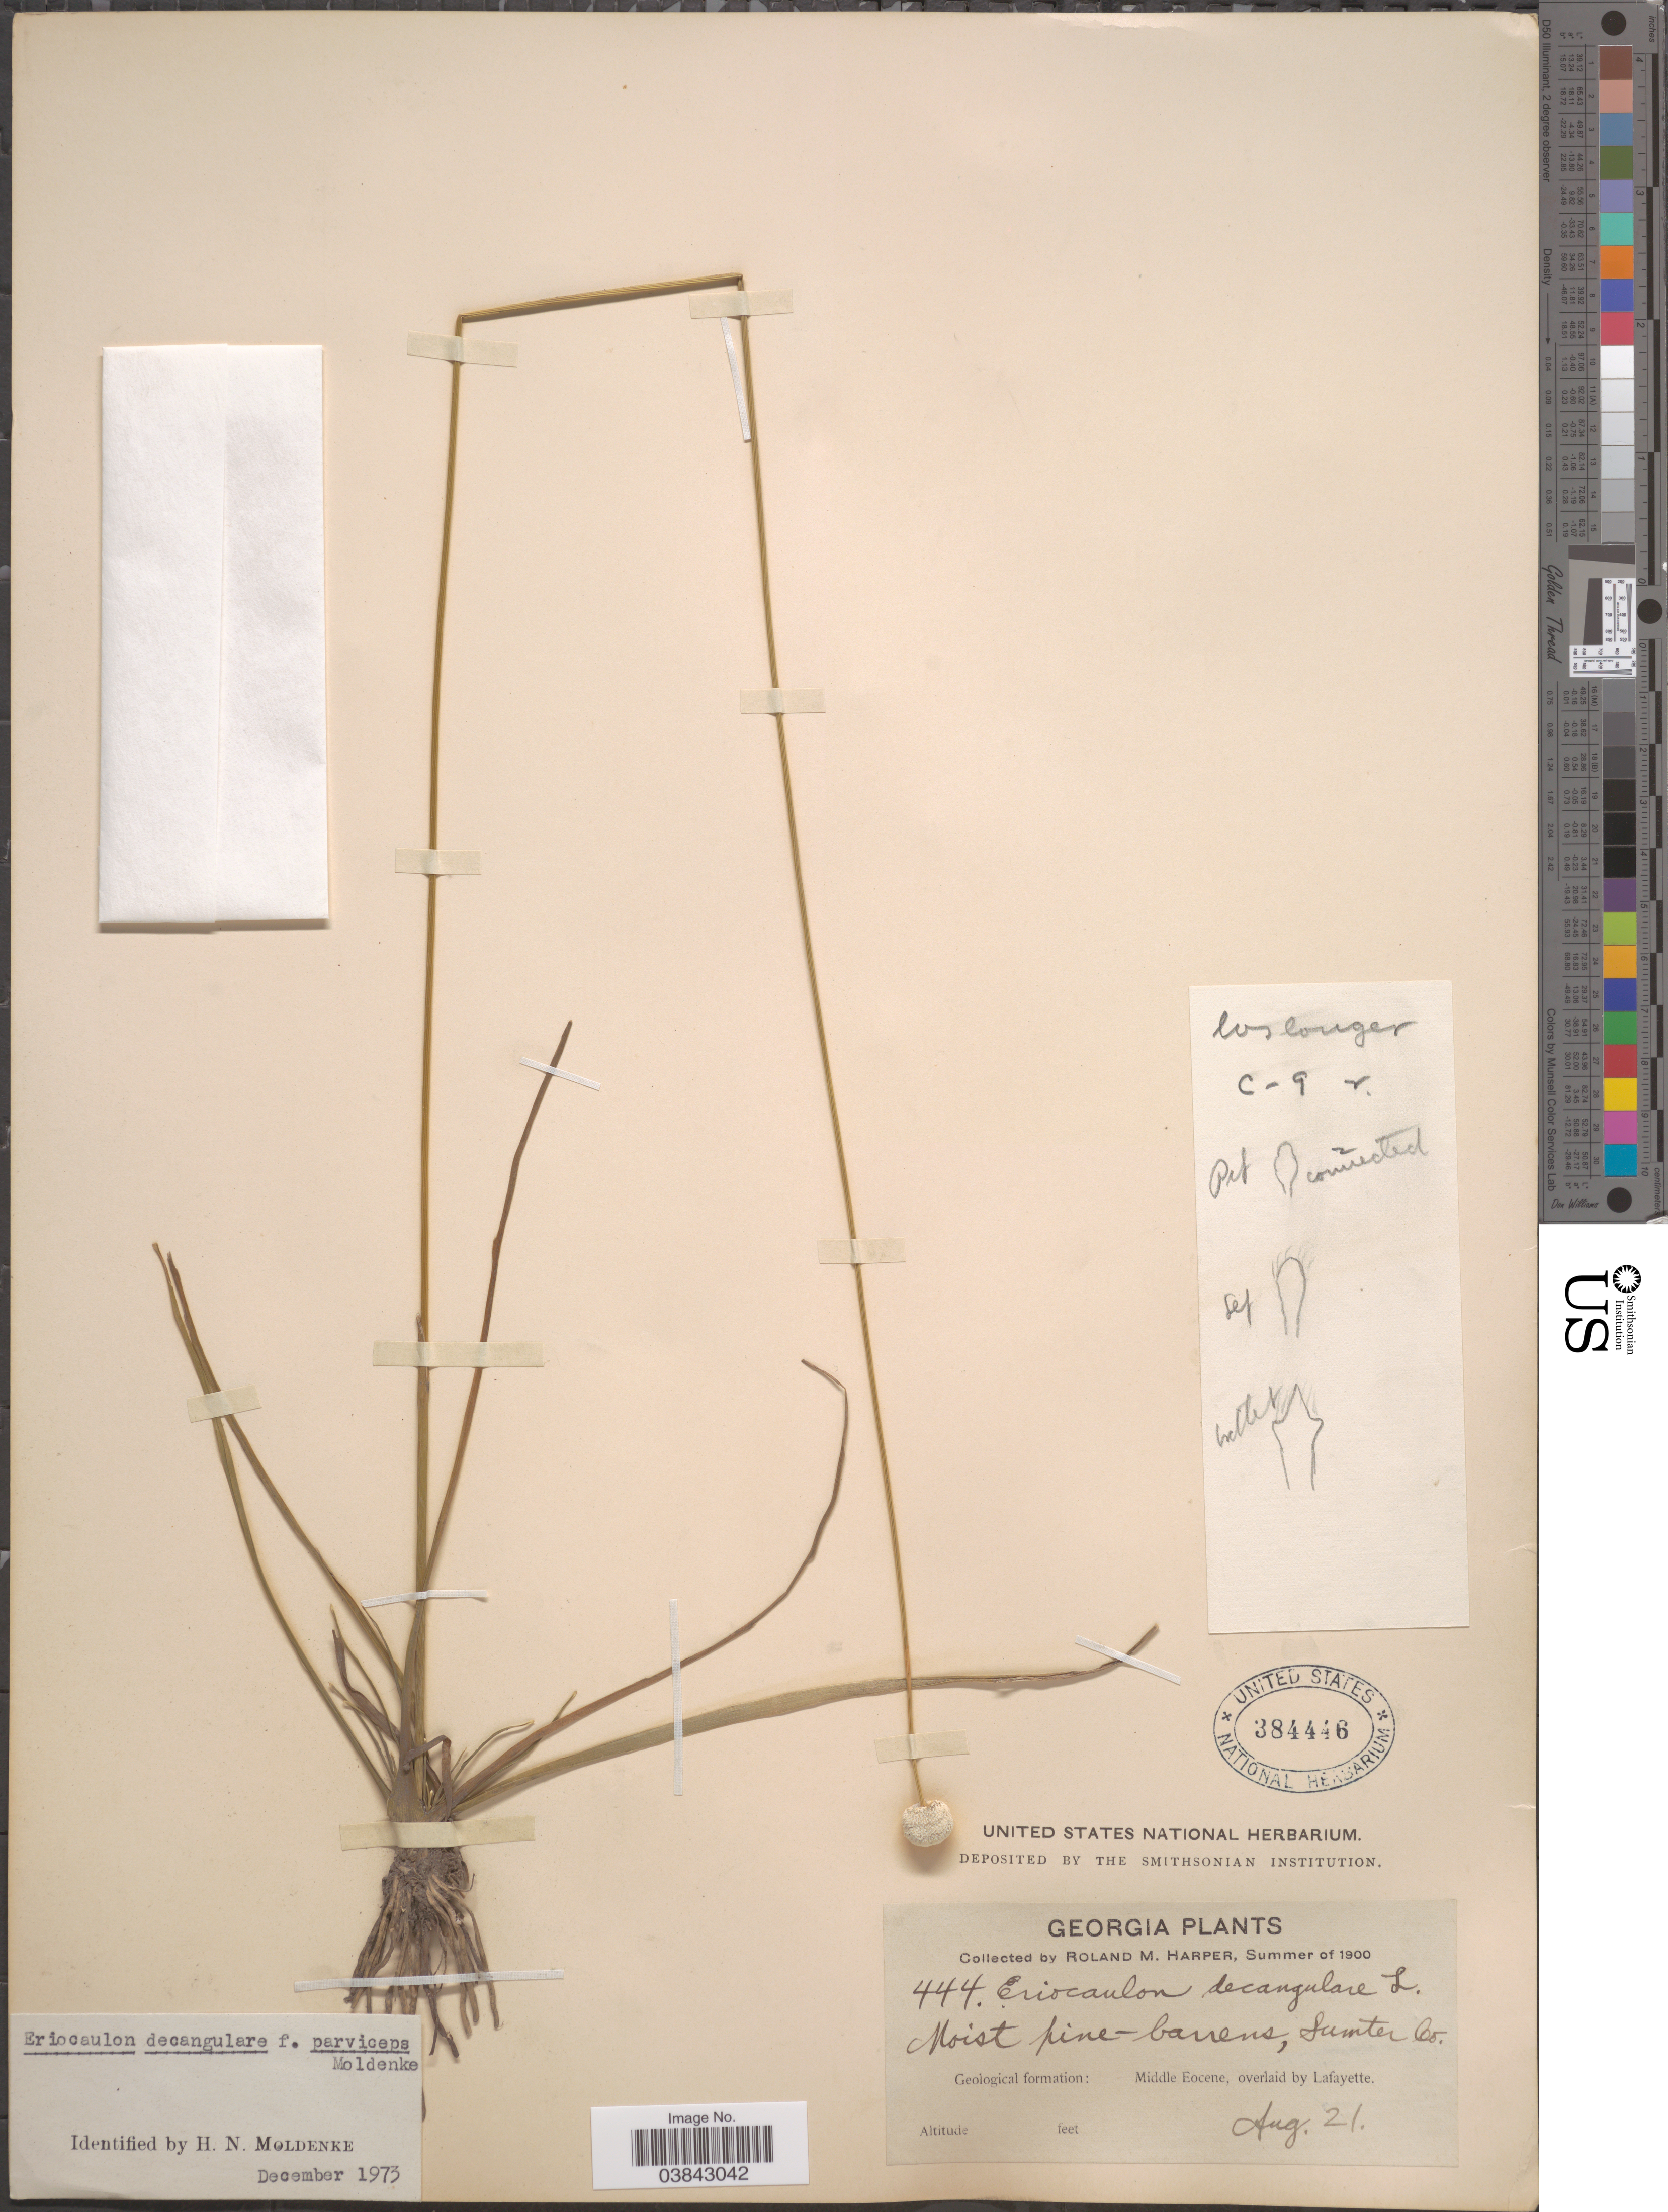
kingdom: Plantae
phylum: Tracheophyta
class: Liliopsida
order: Poales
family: Eriocaulaceae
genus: Eriocaulon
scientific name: Eriocaulon decangulare f. parviceps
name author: Moldenke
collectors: R. M. Harper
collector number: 444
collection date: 1900-08-21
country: United States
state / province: Georgia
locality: Sumter Co. Geological formation: Middle Eocene, overlaid by Lafayette.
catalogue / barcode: US 384446